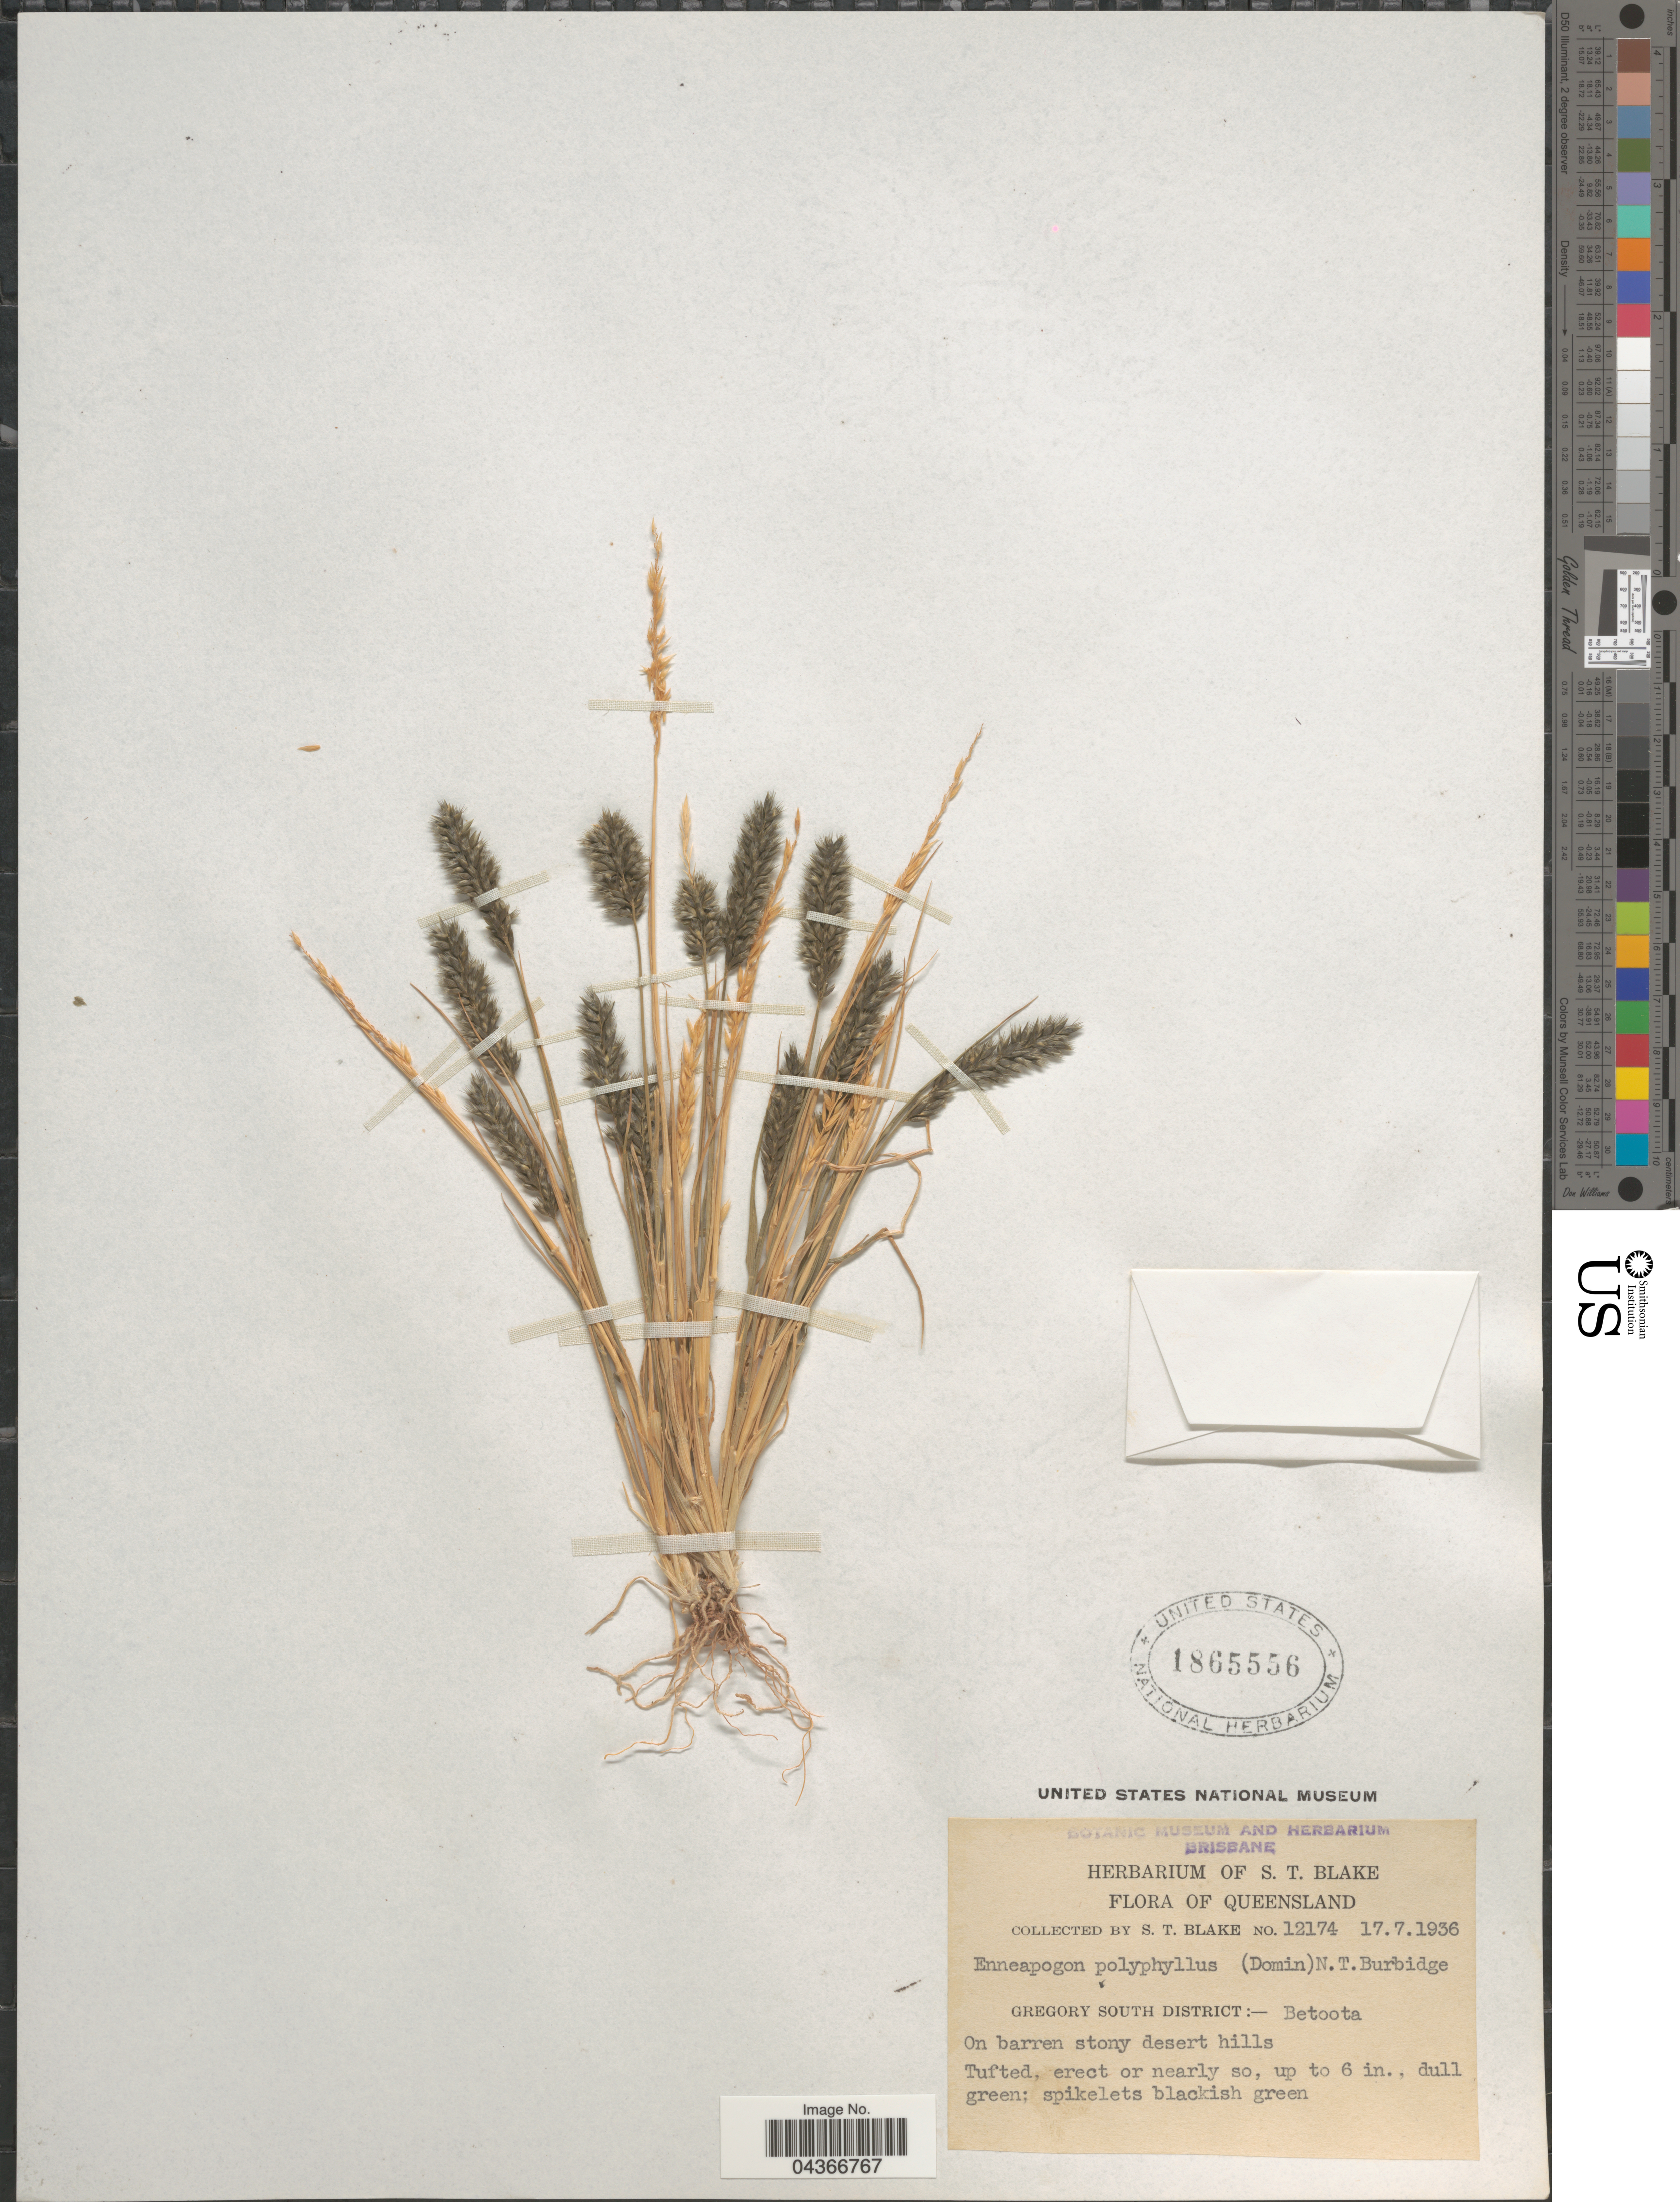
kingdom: Plantae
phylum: Tracheophyta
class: Liliopsida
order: Poales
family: Poaceae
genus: Enneapogon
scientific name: Enneapogon polyphyllus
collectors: S. T. Blake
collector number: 12174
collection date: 1936-07-17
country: Australia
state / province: Queensland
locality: Gregory South District:- Betoota.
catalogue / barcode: US 1865556